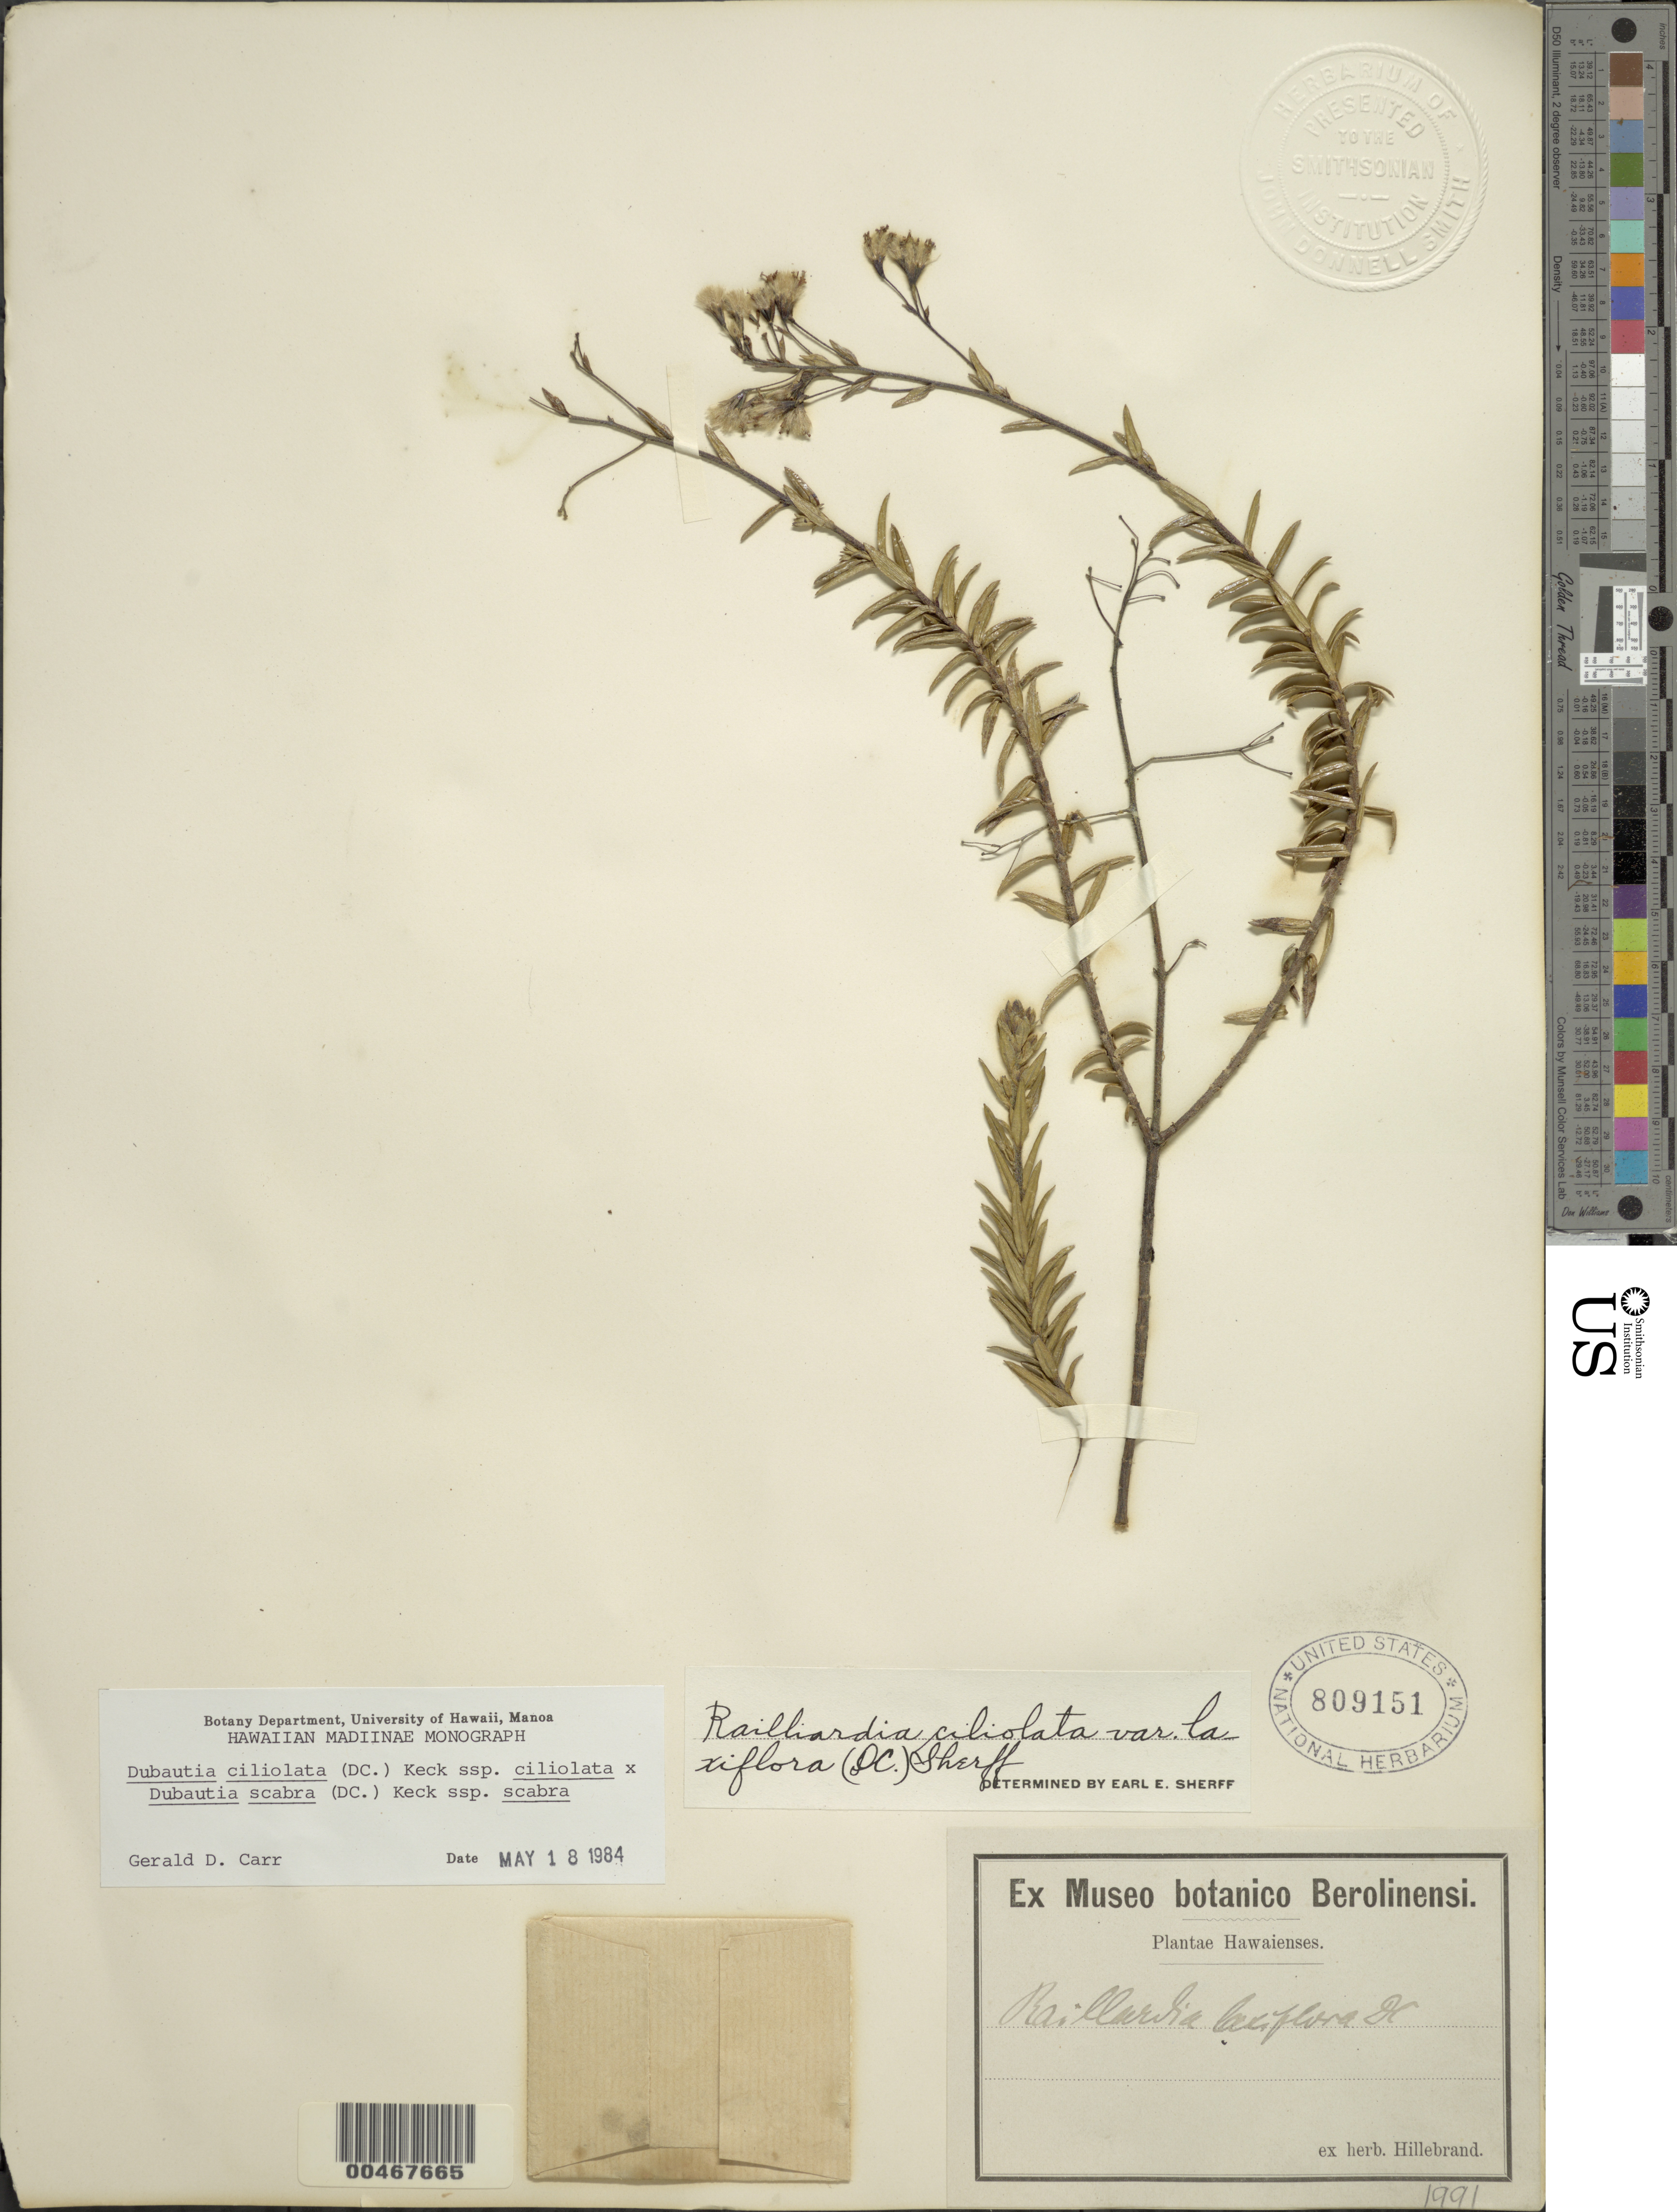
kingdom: Plantae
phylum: Tracheophyta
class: Magnoliopsida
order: Asterales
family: Asteraceae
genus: Dubautia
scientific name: Dubautia ciliolata subsp. ciliolata x D. scabra (DC.) D.D. Keck subsp. scabra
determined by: Carr, G. D.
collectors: W. Hillebrand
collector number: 1991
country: United States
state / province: Hawaii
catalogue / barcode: US 809151